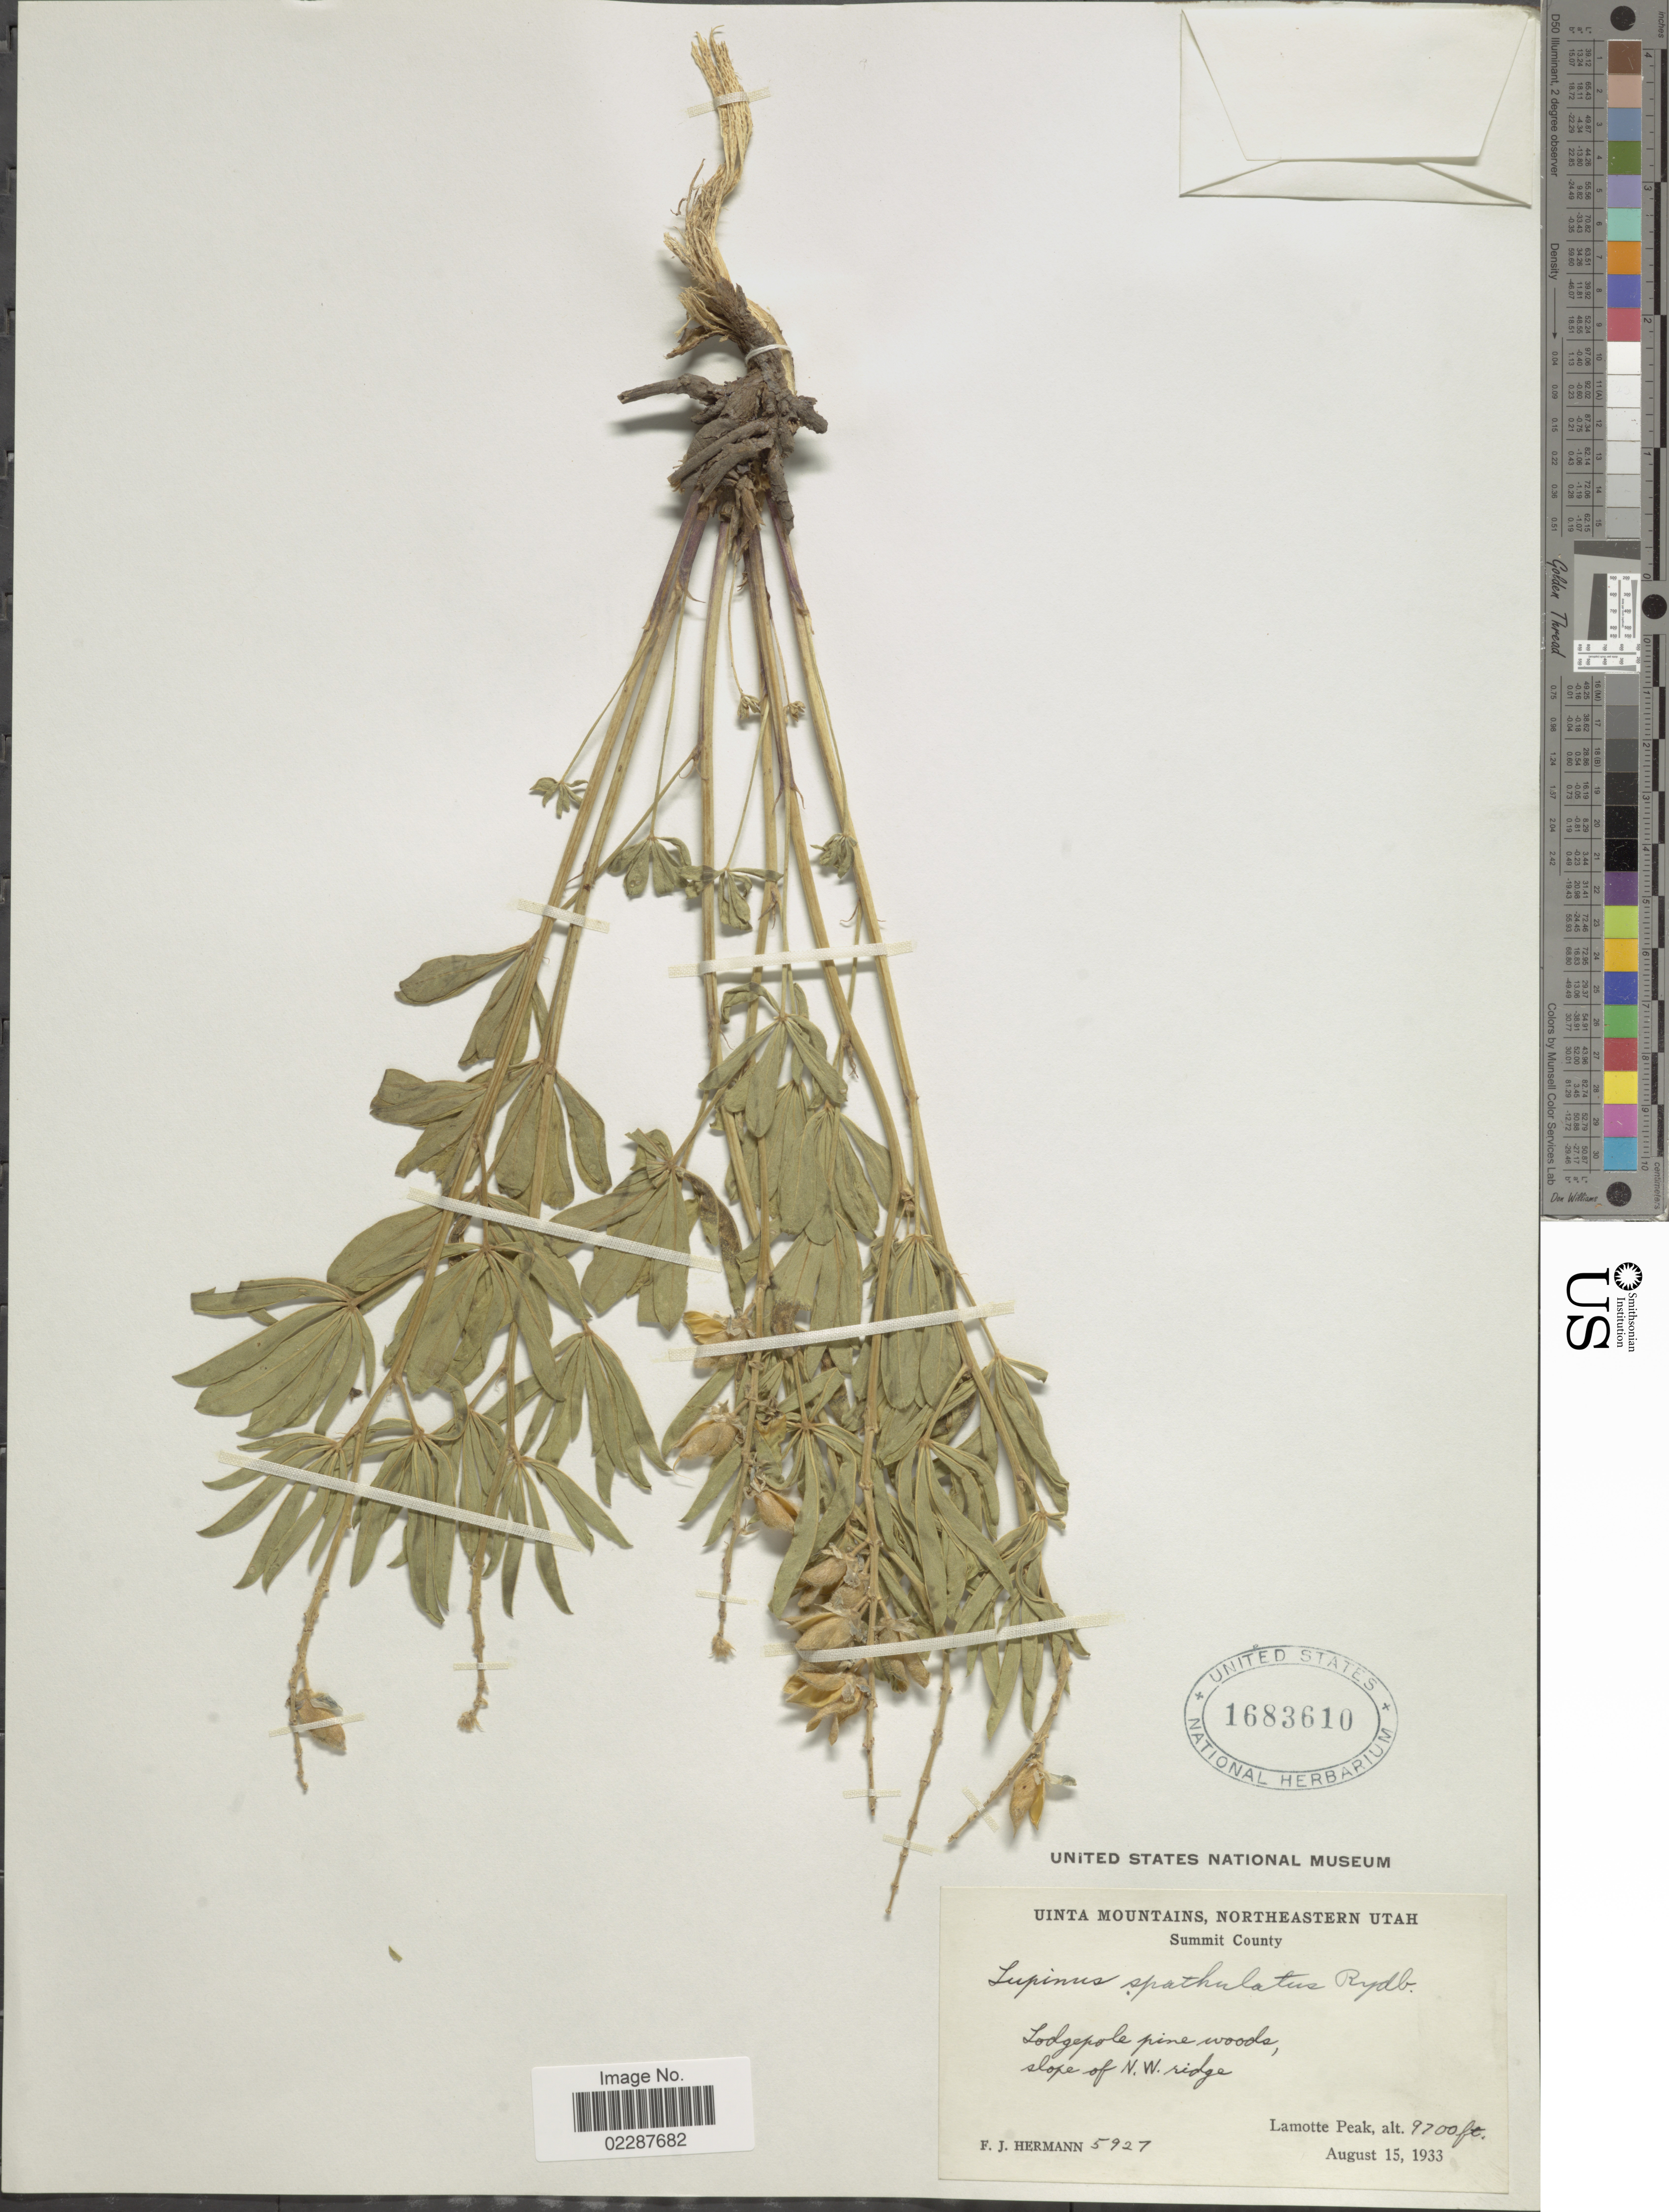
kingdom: Plantae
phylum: Tracheophyta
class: Magnoliopsida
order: Fabales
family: Fabaceae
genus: Lupinus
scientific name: Lupinus spathulatus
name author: Rydb.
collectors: F. J. Hermann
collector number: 5927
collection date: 1933-08-15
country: United States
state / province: Utah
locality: Uinta Mountains, Northeastern Utah, Summit County, Lodgepole pine woods, slope of N.W. ridge, Lamotte Peak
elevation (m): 2957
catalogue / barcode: US 1683610